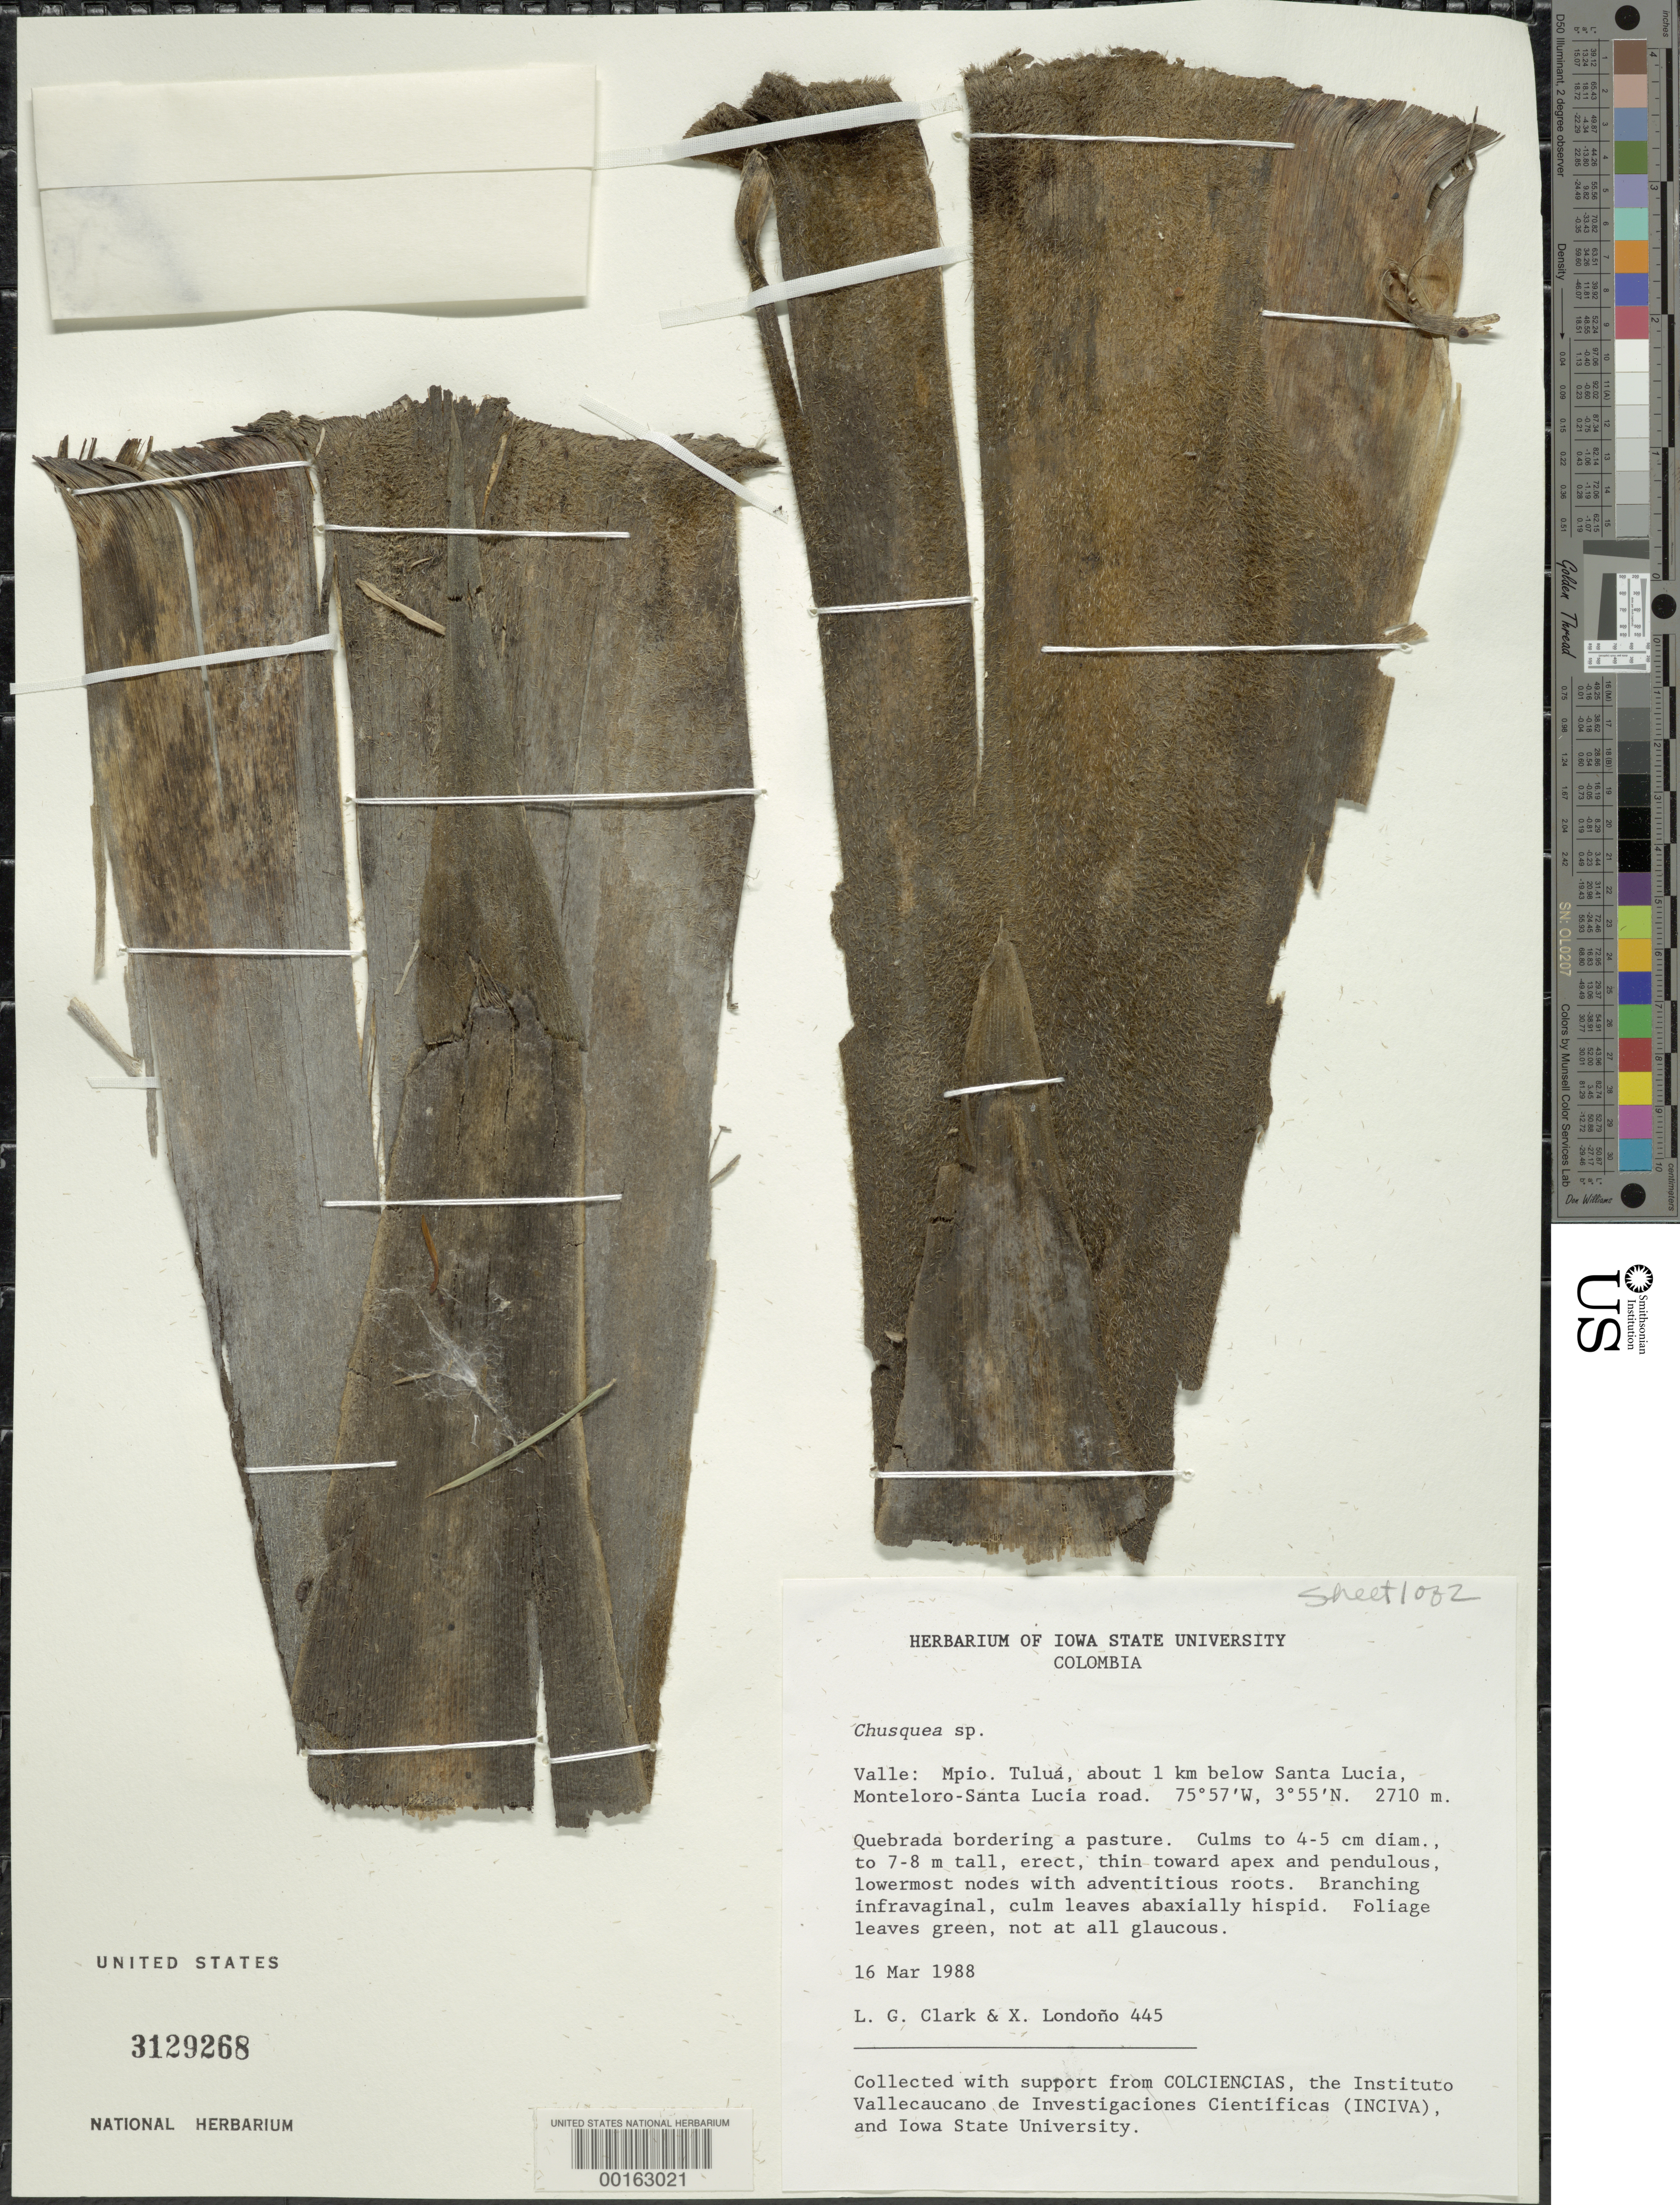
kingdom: Plantae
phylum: Tracheophyta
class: Liliopsida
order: Poales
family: Poaceae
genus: Chusquea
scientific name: Chusquea sp.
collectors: L. G. Clark & X. Londoño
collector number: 445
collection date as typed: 16 Mar 1988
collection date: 1988-03-16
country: Colombia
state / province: Valle del Cauca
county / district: Tuluá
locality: Mun. Tulua, 1 km below Santa Lucia, Monteloro-Santa Lucia road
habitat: Quebrada bordering a pasture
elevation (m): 2710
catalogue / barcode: US 3129268